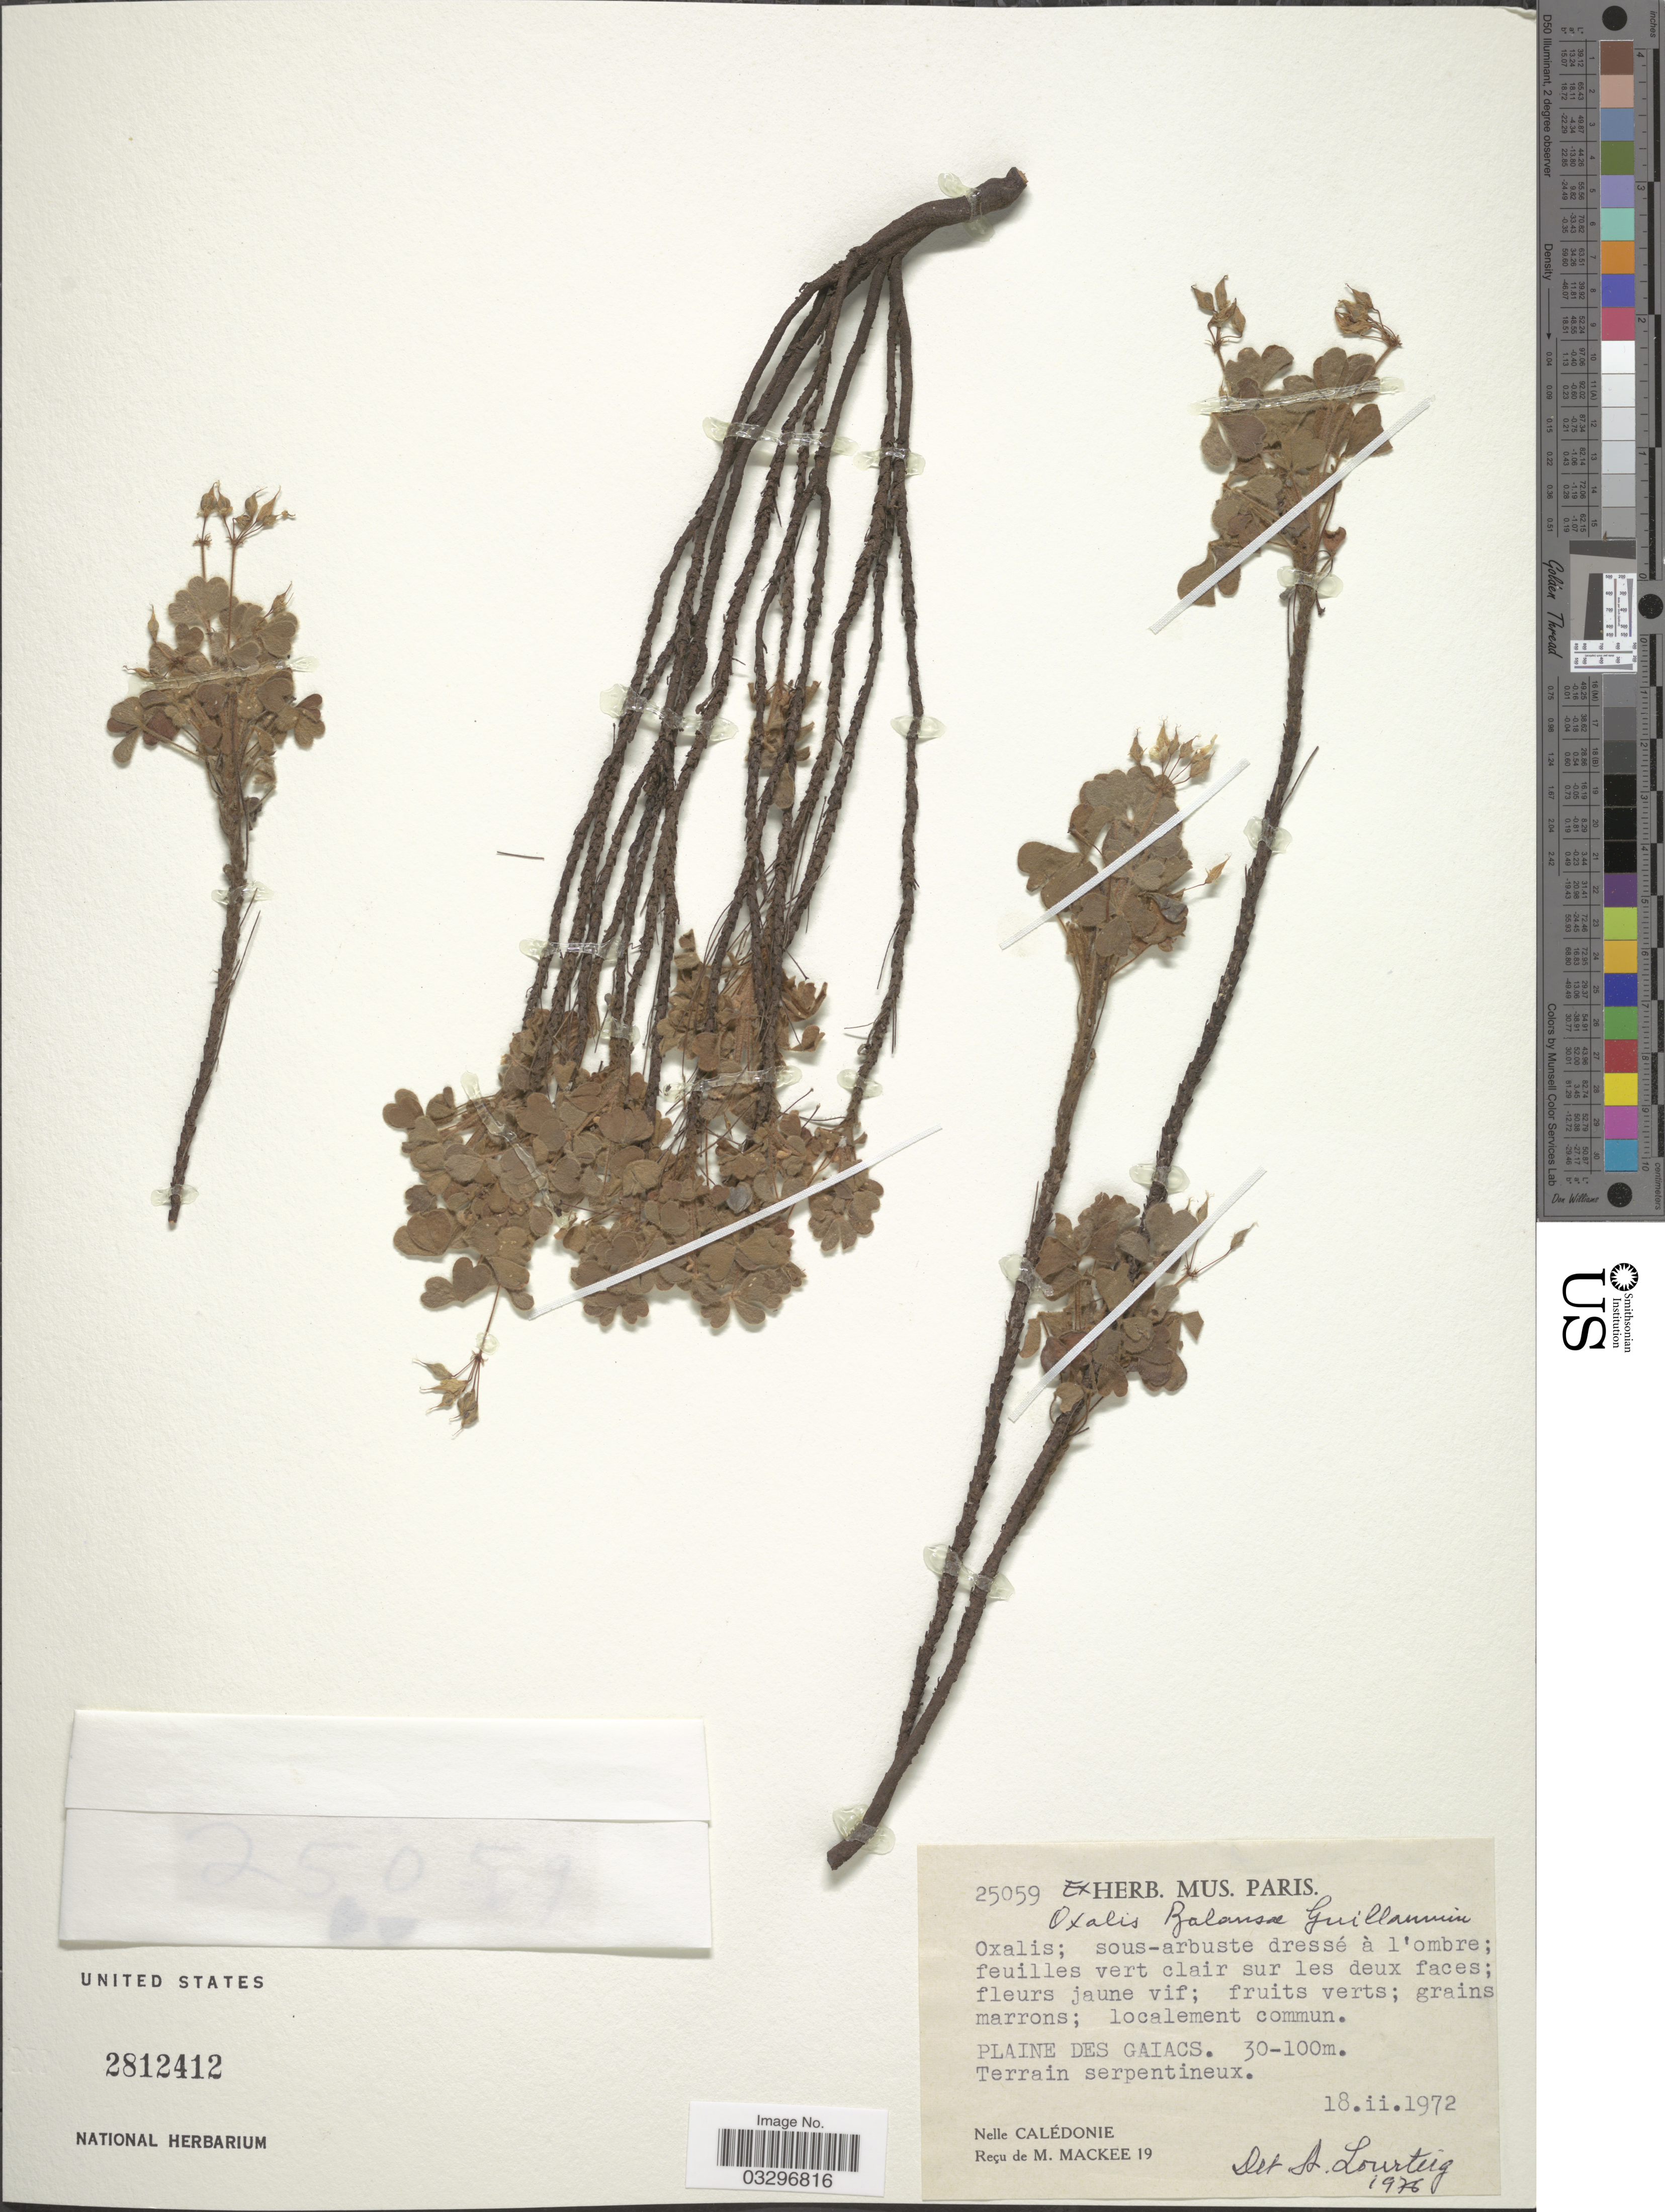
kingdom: Plantae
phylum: Tracheophyta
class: Magnoliopsida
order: Oxalidales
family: Oxalidaceae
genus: Oxalis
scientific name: Oxalis balansae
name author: Guill.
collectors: M. Mackee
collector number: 25059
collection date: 1972-02-18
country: New Caledonia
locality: Plaine Des Gaiacs. Nelle Calédonie.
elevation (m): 30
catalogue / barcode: US 2812412